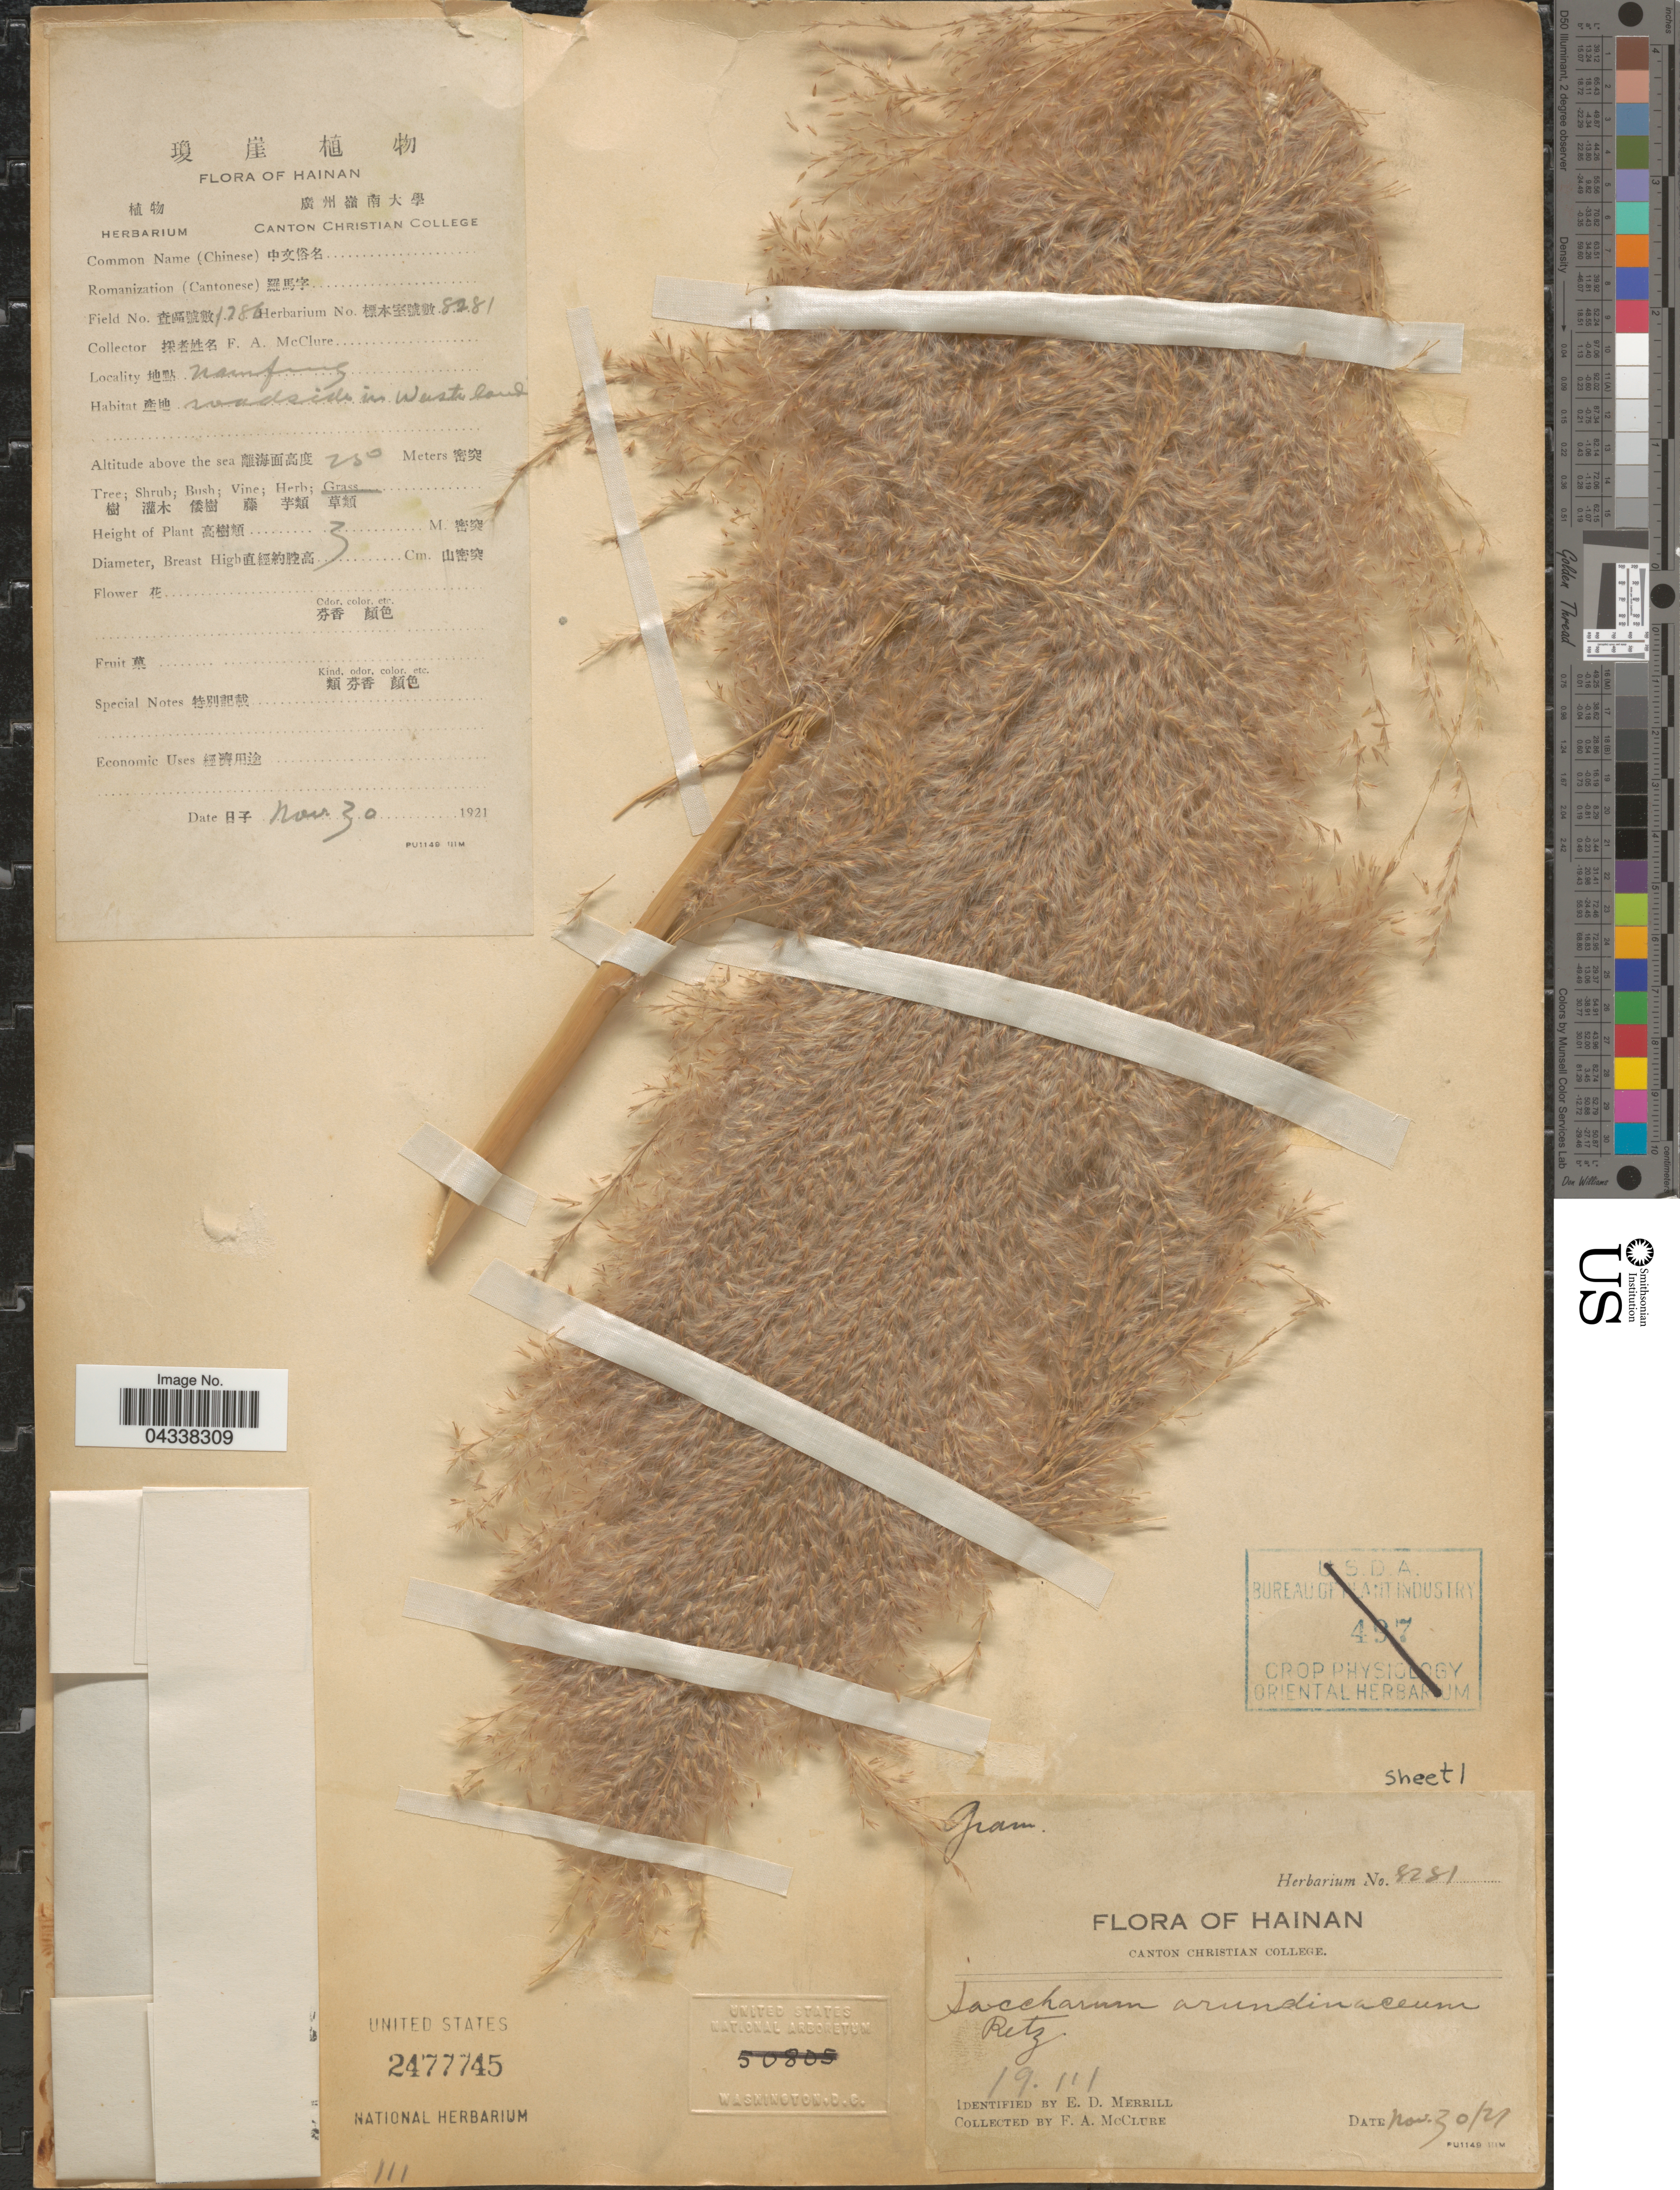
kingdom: Plantae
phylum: Tracheophyta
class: Liliopsida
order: Poales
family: Poaceae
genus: Tripidium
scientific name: Tripidium arundinaceum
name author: (Retz.) Welker et al.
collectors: F. A. McClure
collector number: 1286/8281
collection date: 1921-11-30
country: China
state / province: Hainan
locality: Namfung.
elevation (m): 250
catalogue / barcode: US 2477745